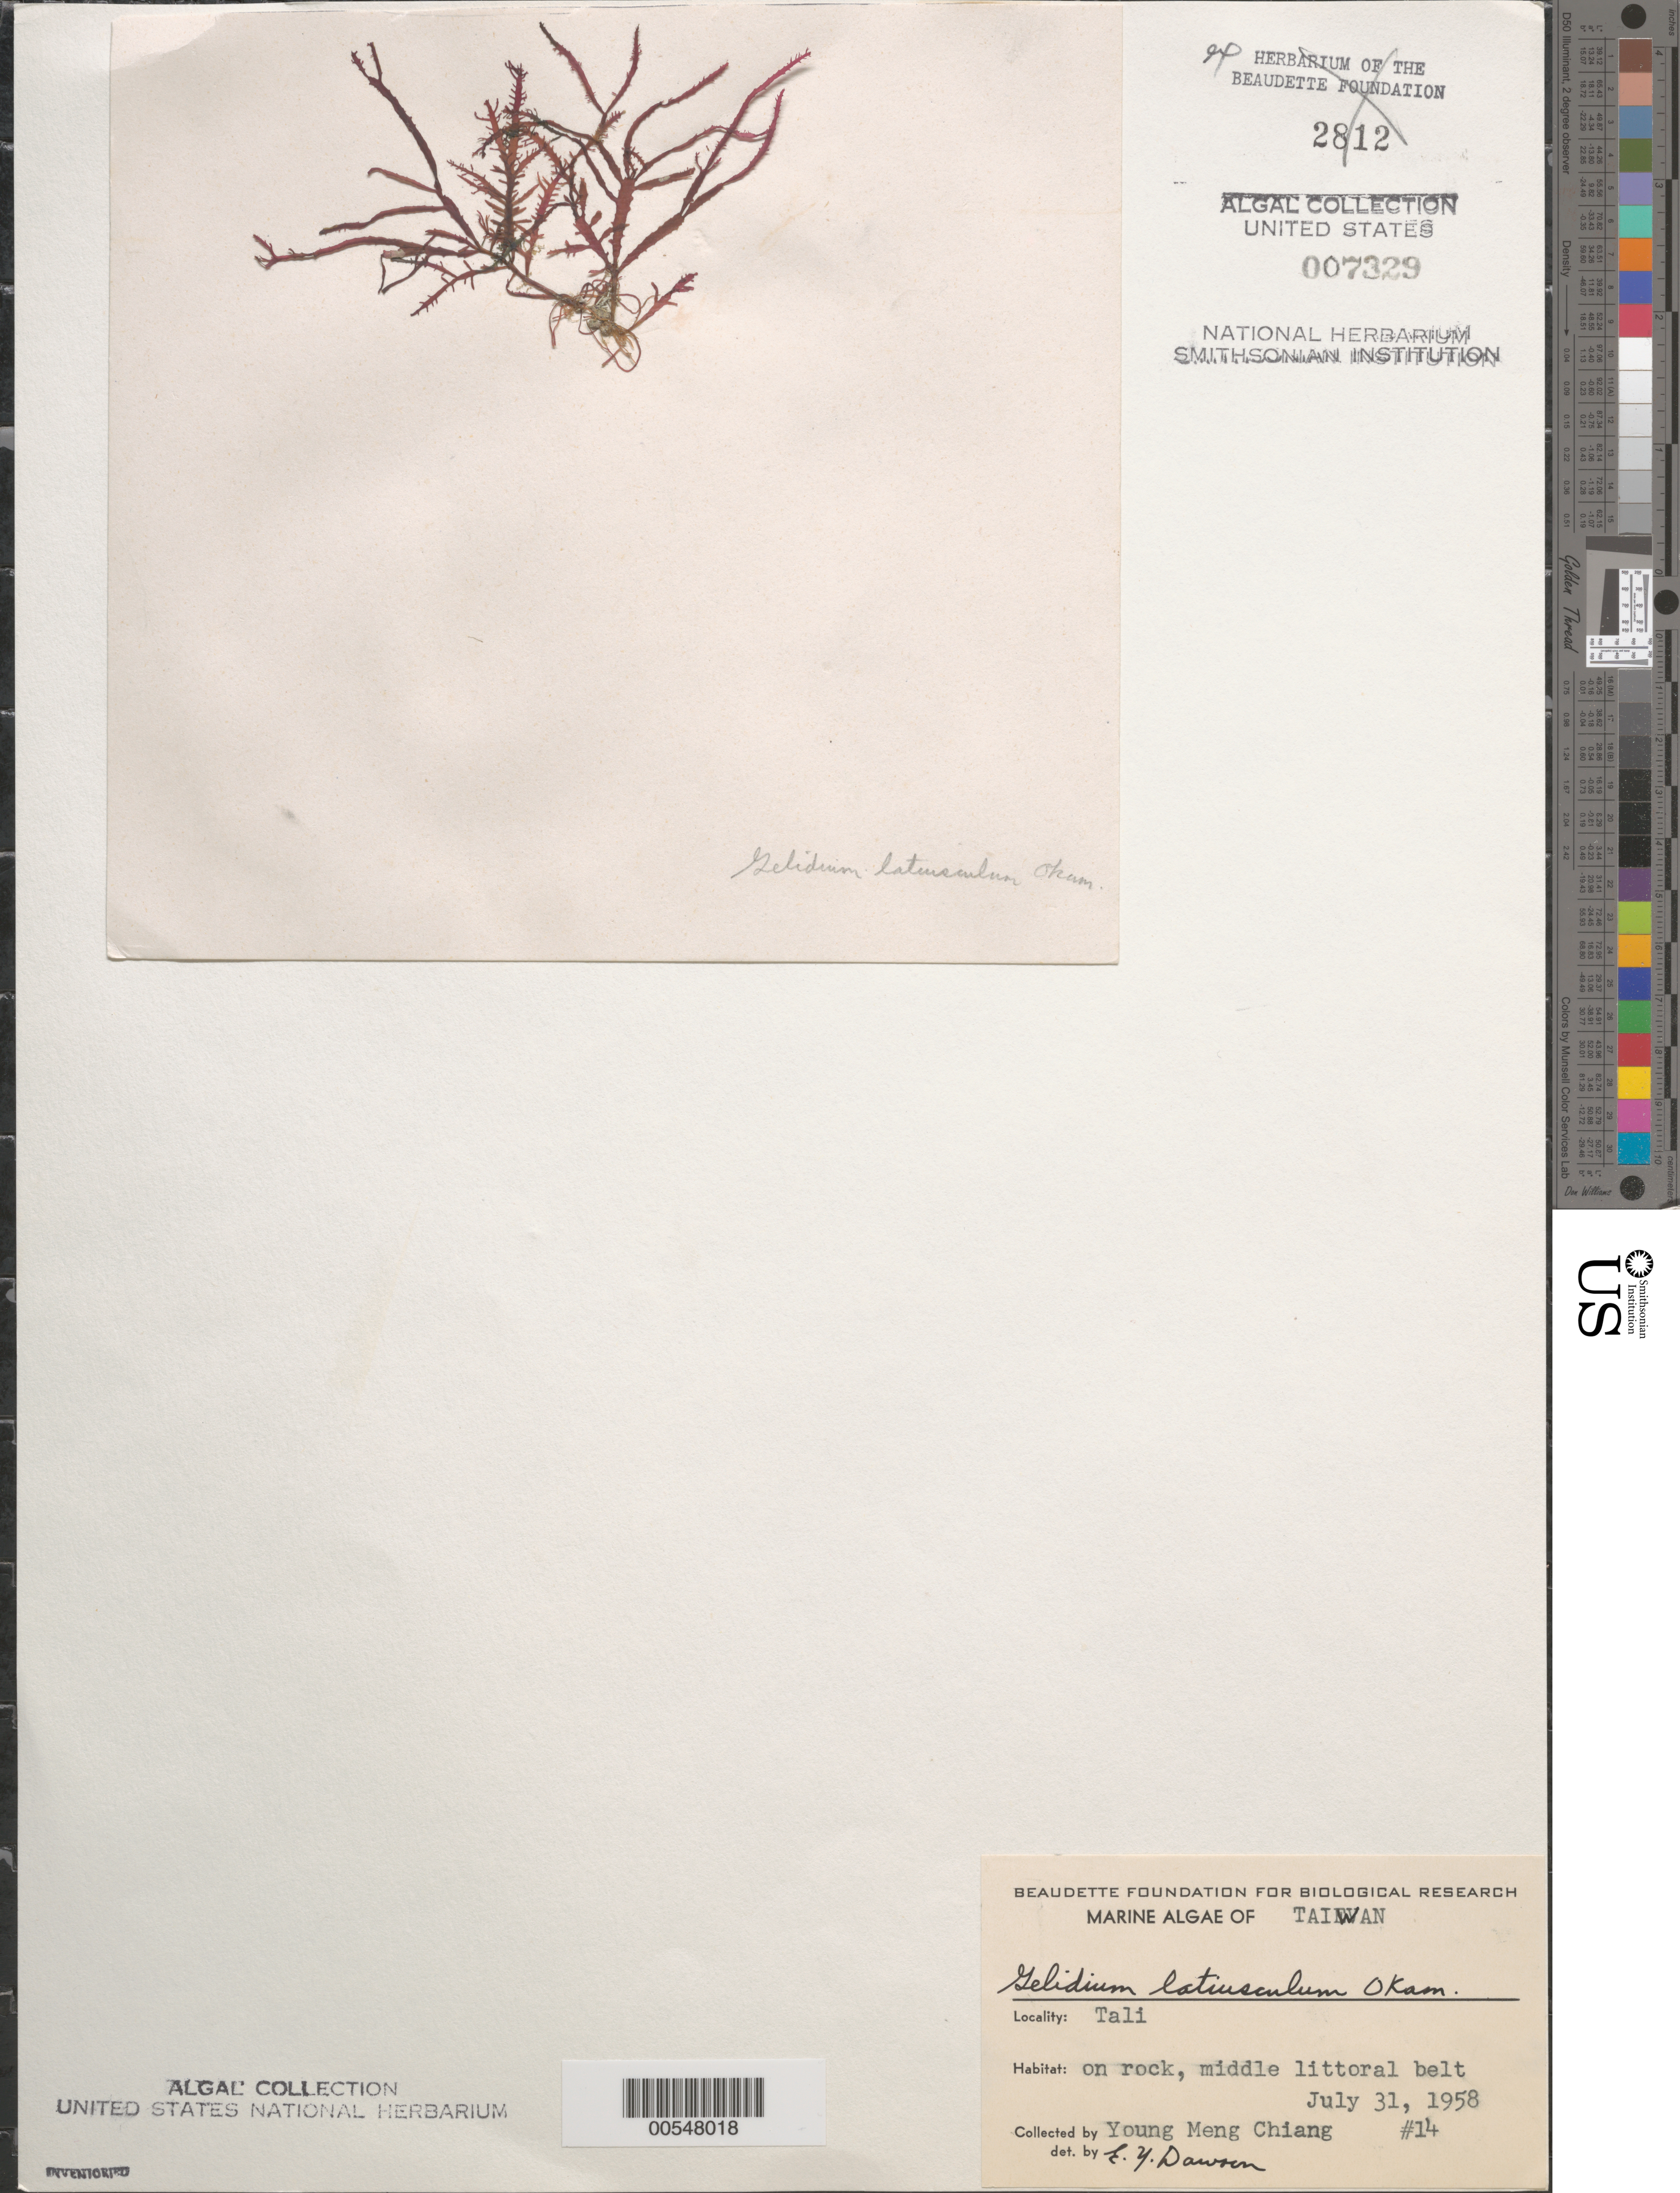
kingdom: Plantae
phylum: Rhodophyta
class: Florideophyceae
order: Gelidiales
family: Gelidiaceae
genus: Gelidium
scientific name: Gelidium latiusculum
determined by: Dawson, E. Y.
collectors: Y. Chiang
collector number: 14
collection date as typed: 31 Jul 1958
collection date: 1958-07-31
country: Taiwan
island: Taiwan [Formosa]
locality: Tali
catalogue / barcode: US 7329